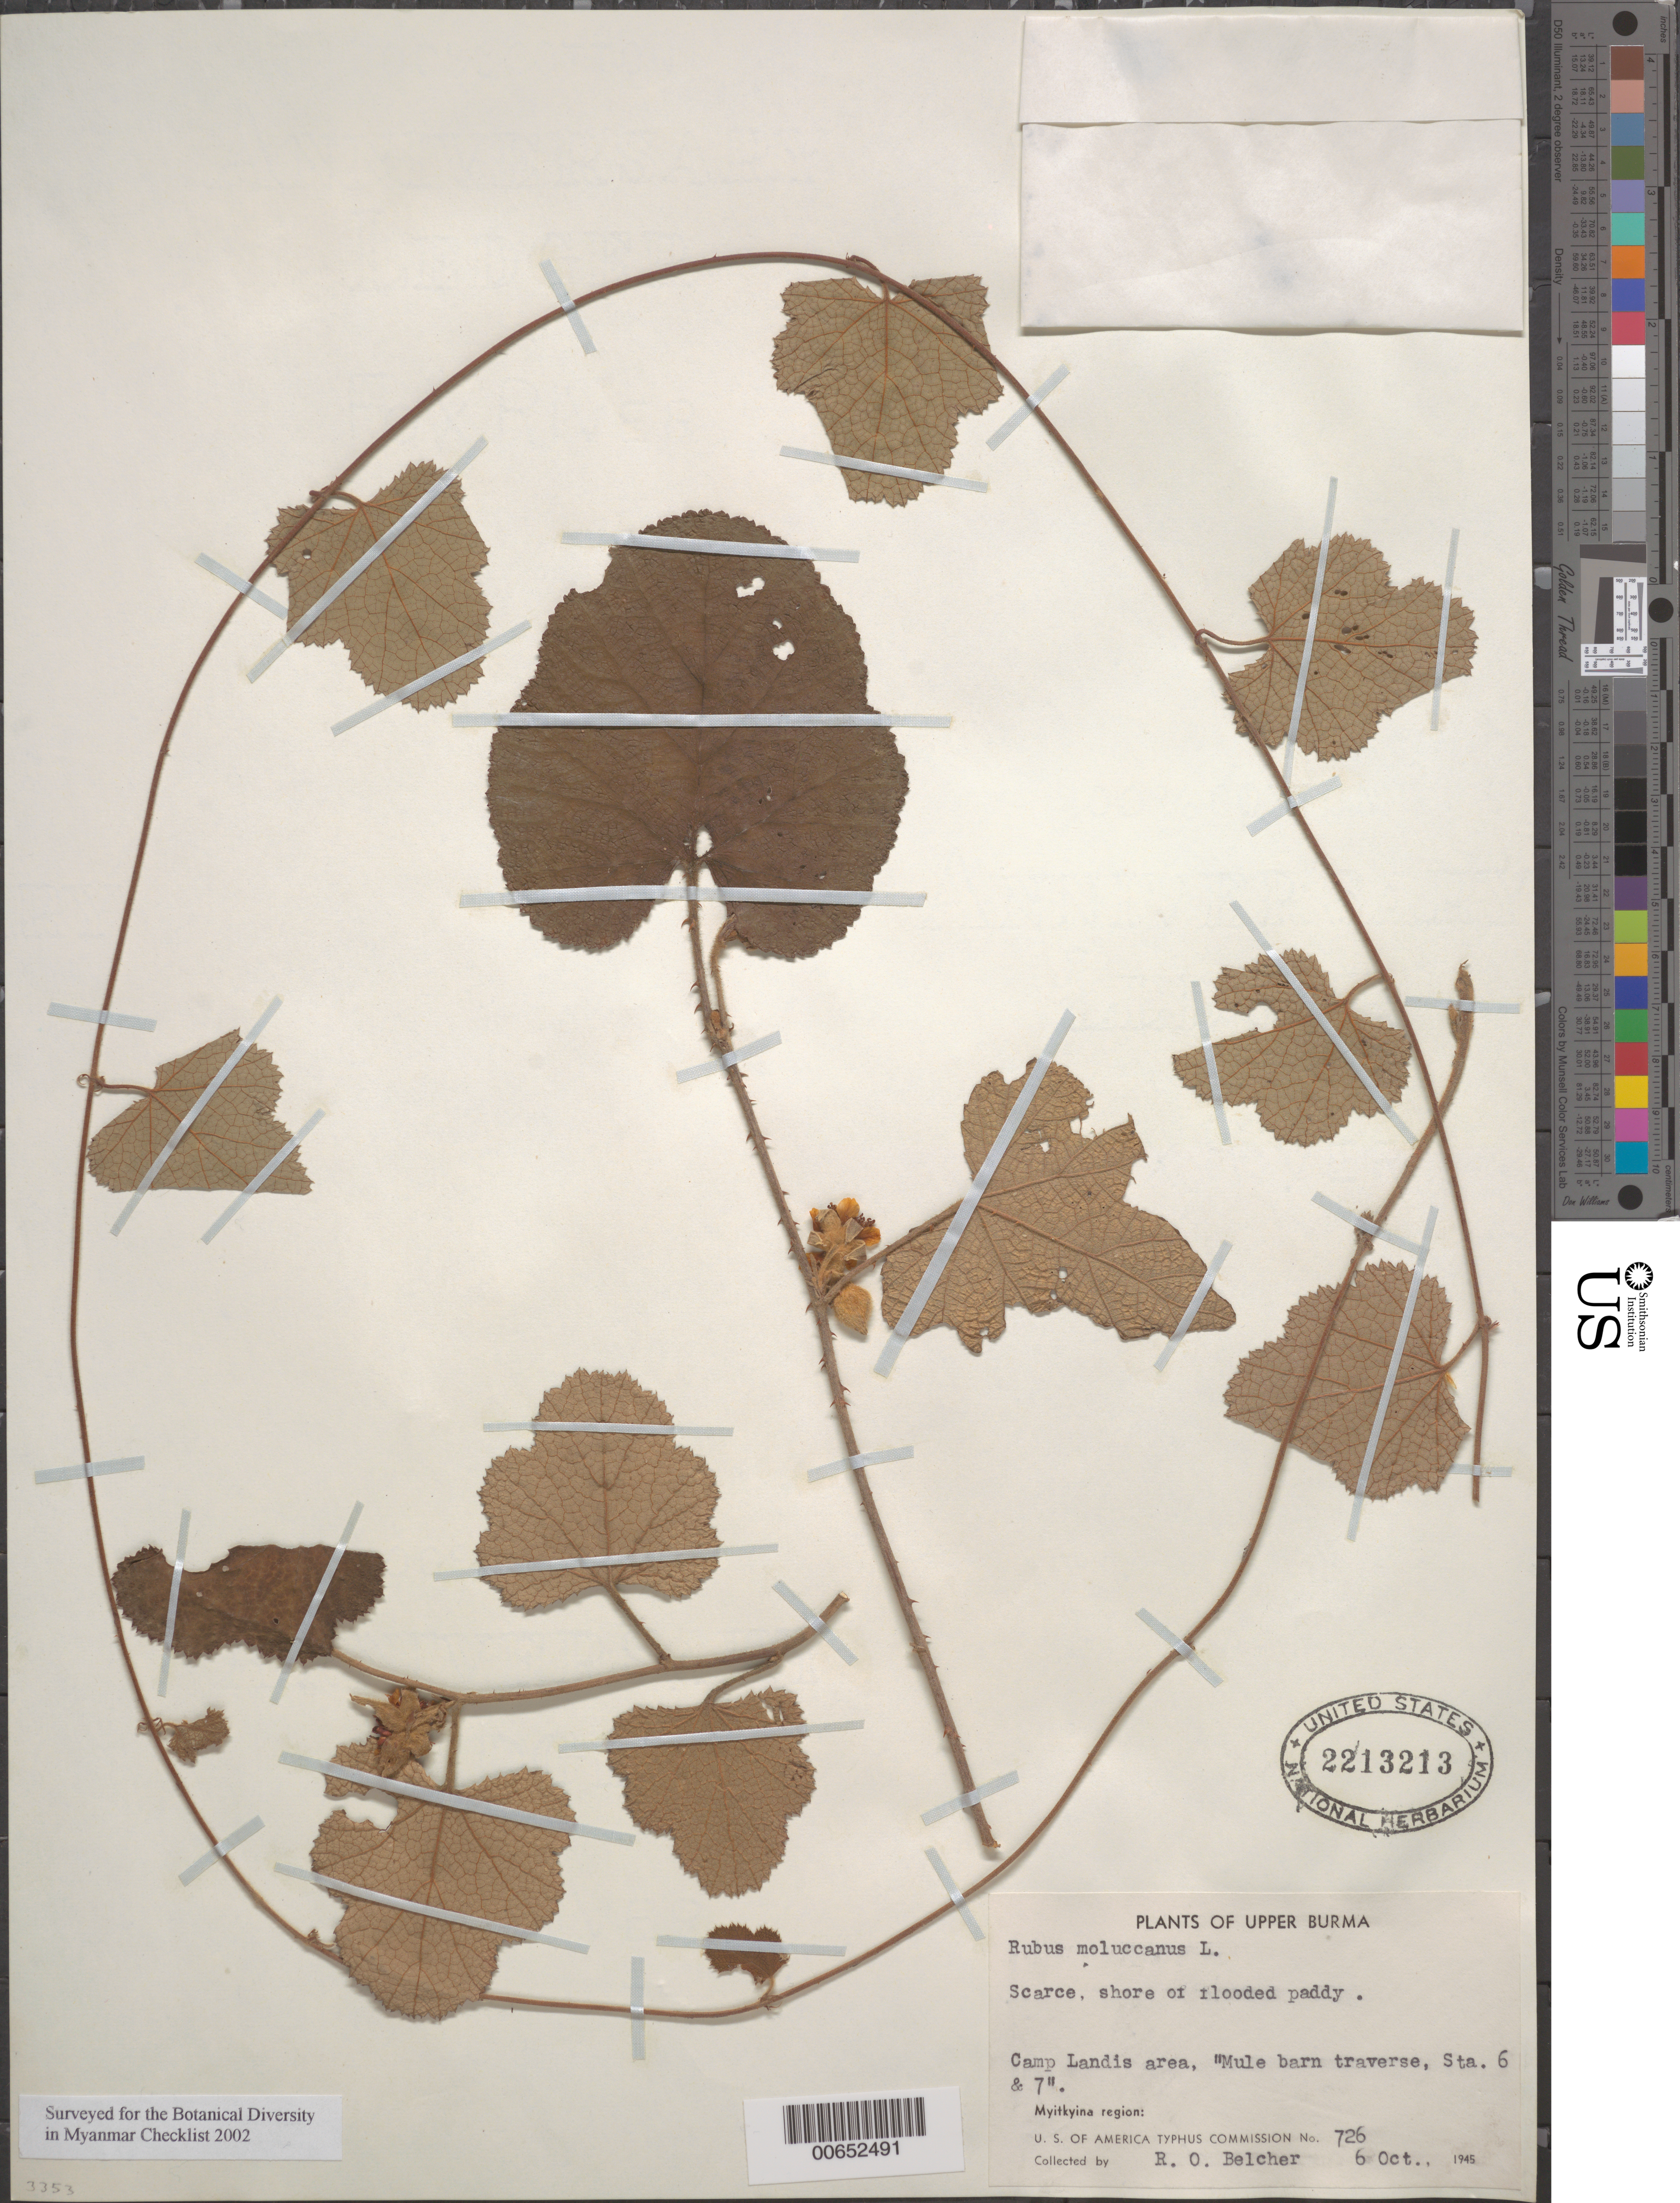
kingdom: Plantae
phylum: Tracheophyta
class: Magnoliopsida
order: Rosales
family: Rosaceae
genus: Rubus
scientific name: Rubus moluccanus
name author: L.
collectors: R. Belcher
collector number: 726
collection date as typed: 06 Oct 1945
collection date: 1945-10-06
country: Myanmar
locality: Upper Burma, Myitkyina region, Camp Landis area, Mule Barn traverse, sta. 6 & 7.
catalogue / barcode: US 2213213